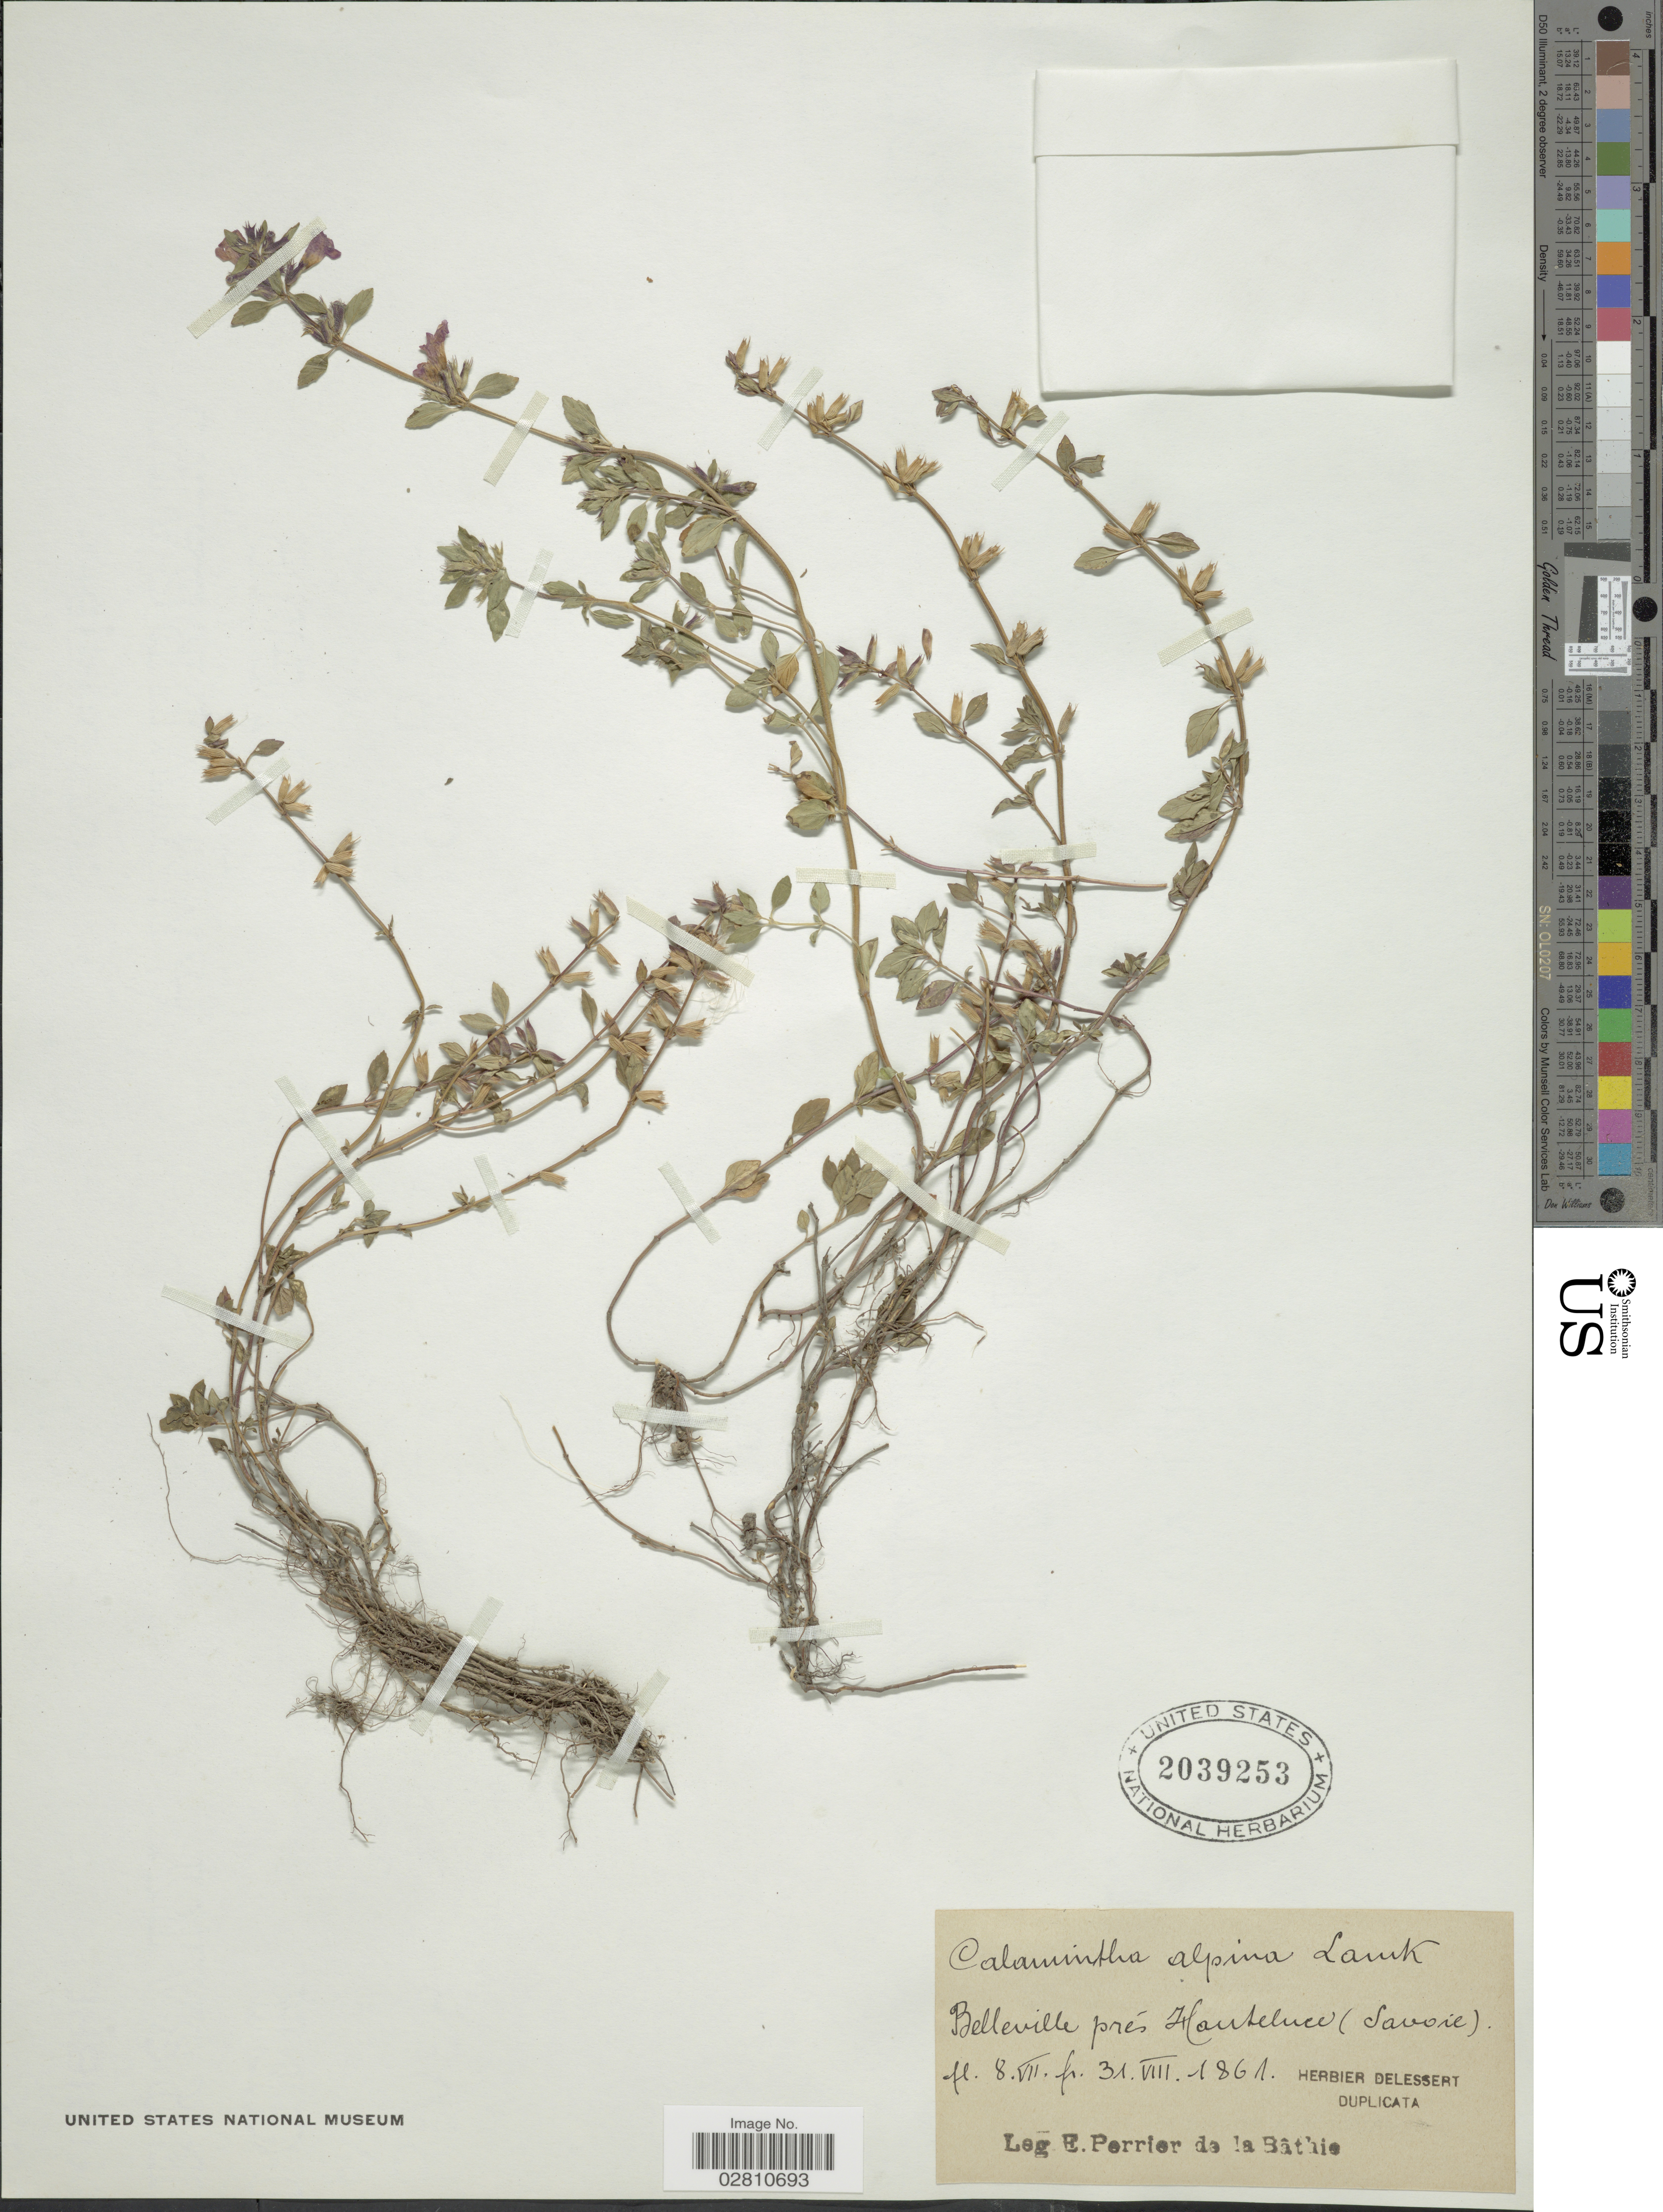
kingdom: Plantae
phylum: Tracheophyta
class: Magnoliopsida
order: Lamiales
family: Lamiaceae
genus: Clinopodium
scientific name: Clinopodium alpinum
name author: (L.) Kuntze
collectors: E. Perrier de la Bâthie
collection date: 1861-07-08/1861-08-31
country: France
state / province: Auvergne-Rhône-Alpes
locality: Belleville prés Hauteluce (Savoie).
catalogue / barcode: US 2039253